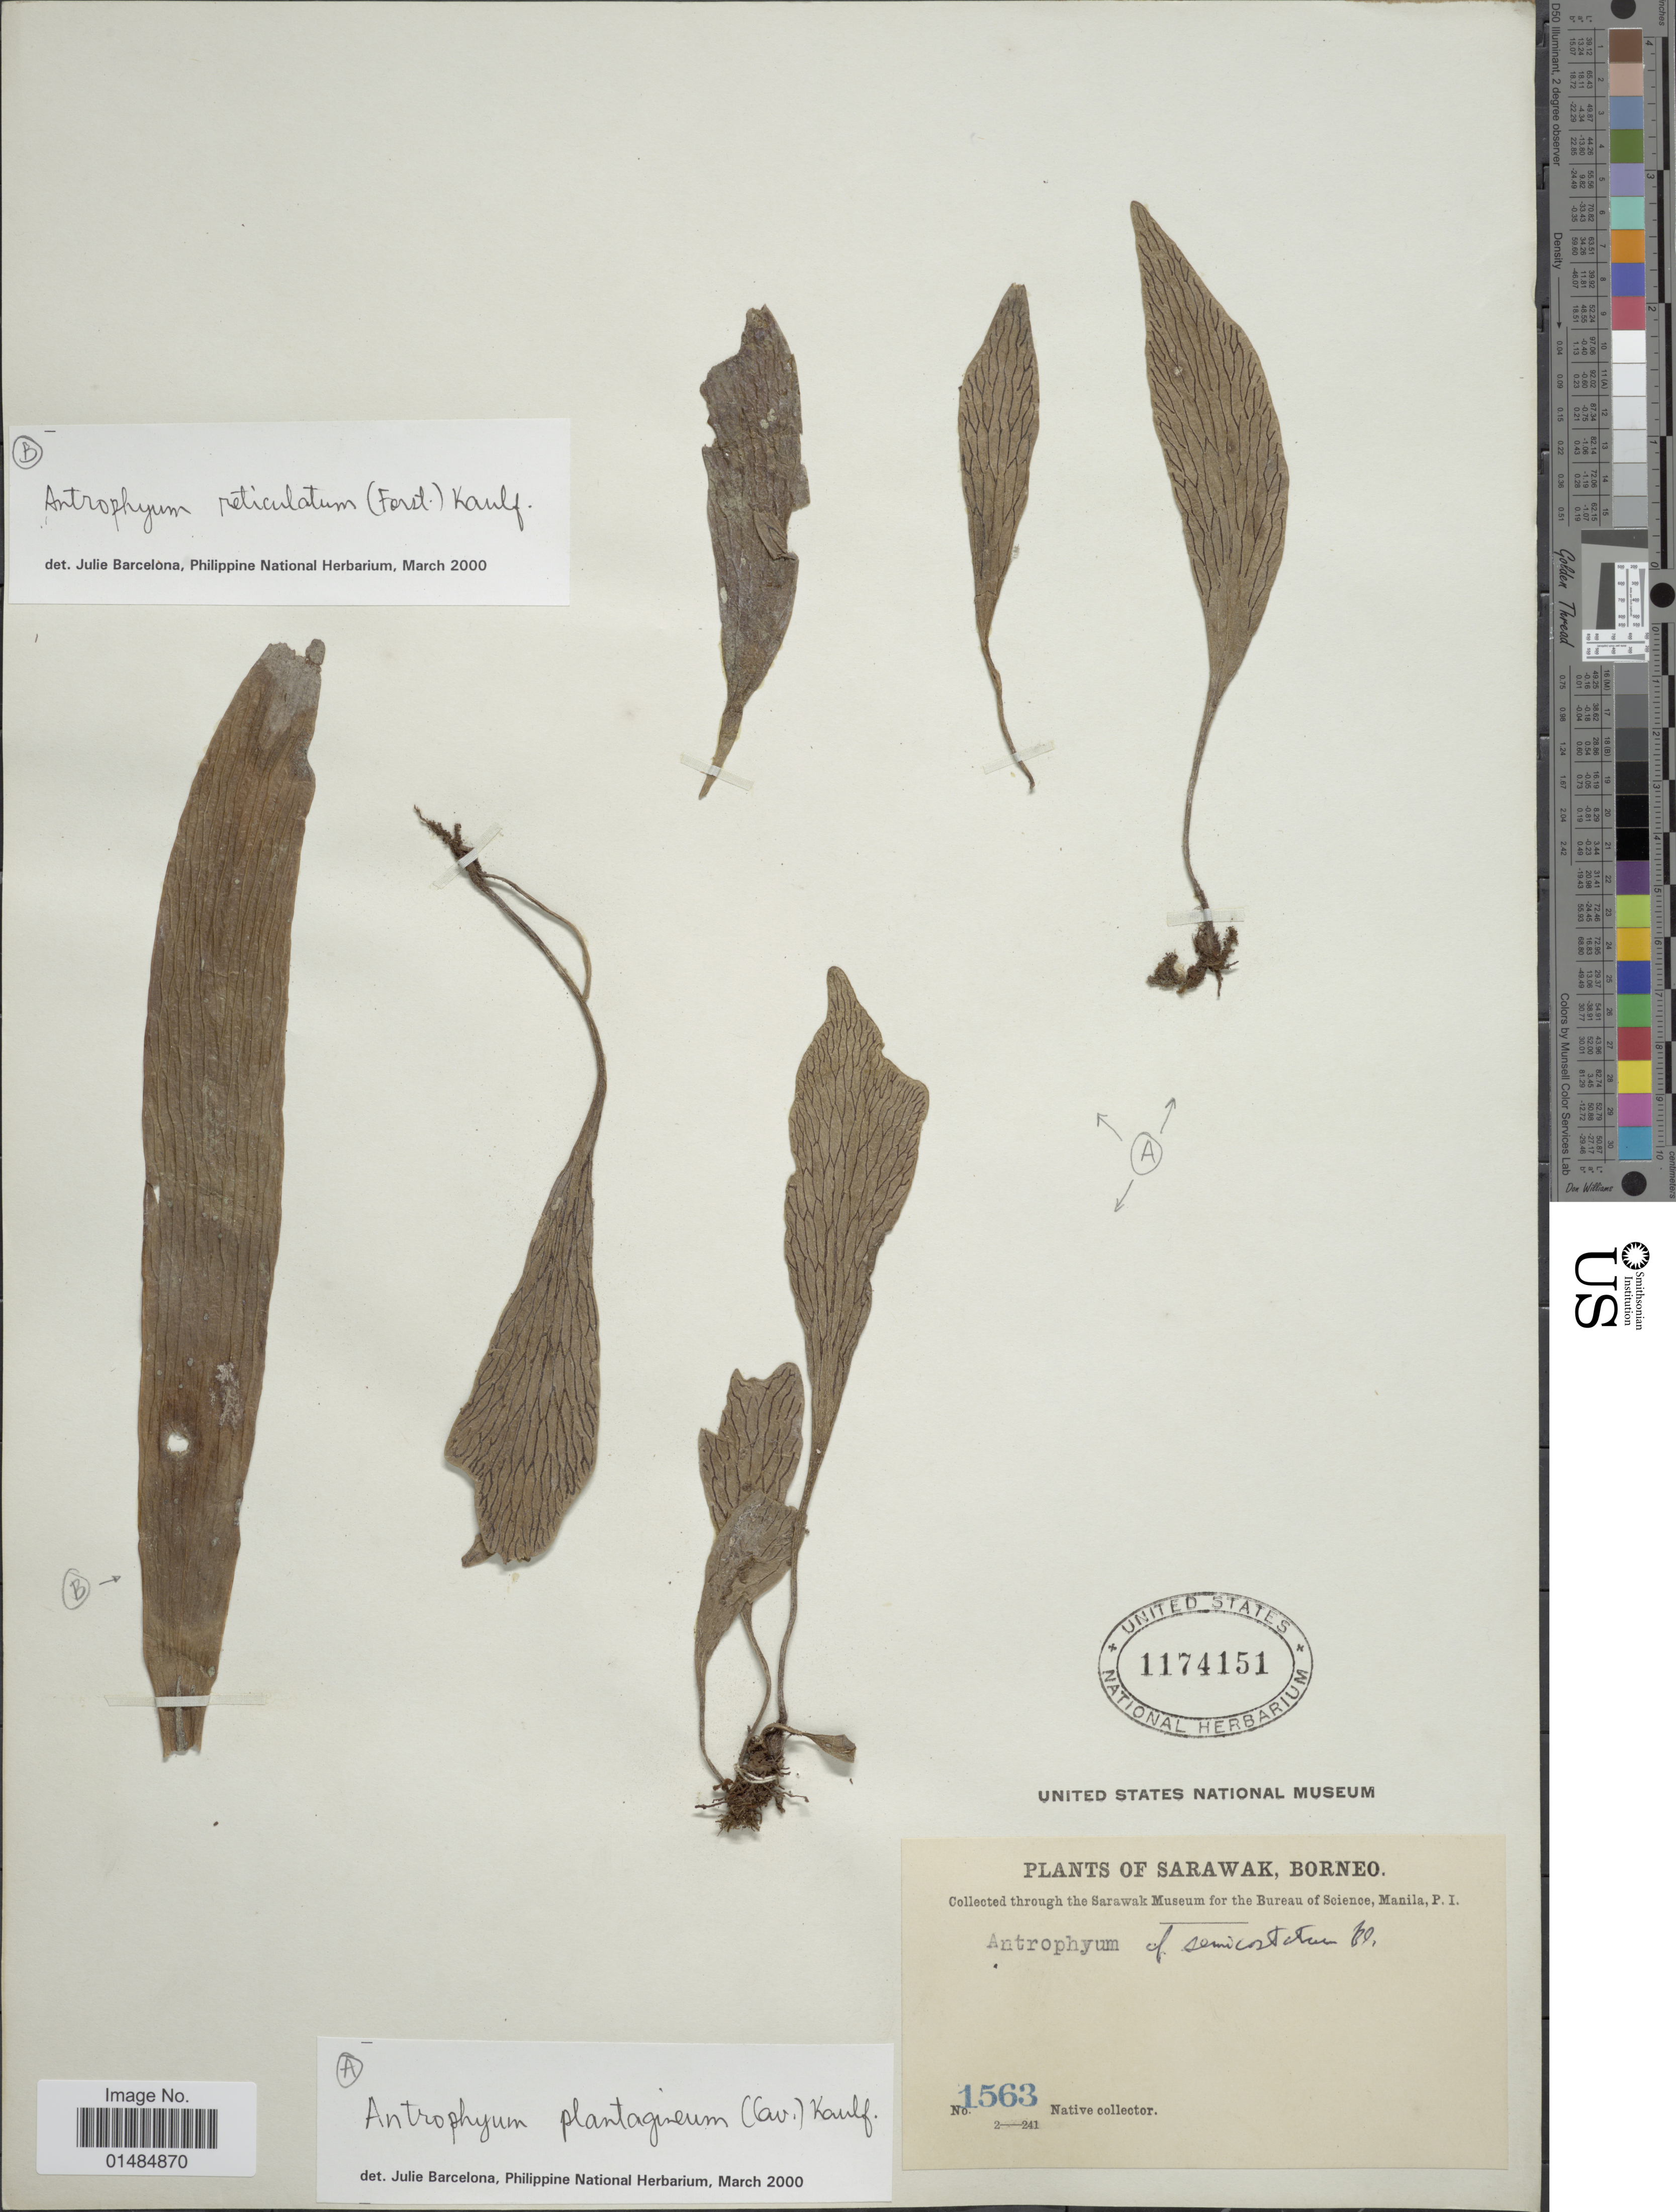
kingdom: Plantae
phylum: Tracheophyta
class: Polypodiopsida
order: Polypodiales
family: Pteridaceae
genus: Antrophyum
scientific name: Antrophyum plantagineum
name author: (Cav.) Kaulf.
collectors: Native collector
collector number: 1563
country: Malaysia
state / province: Sarawak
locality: Sarawak, Borneo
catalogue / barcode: US 1174151